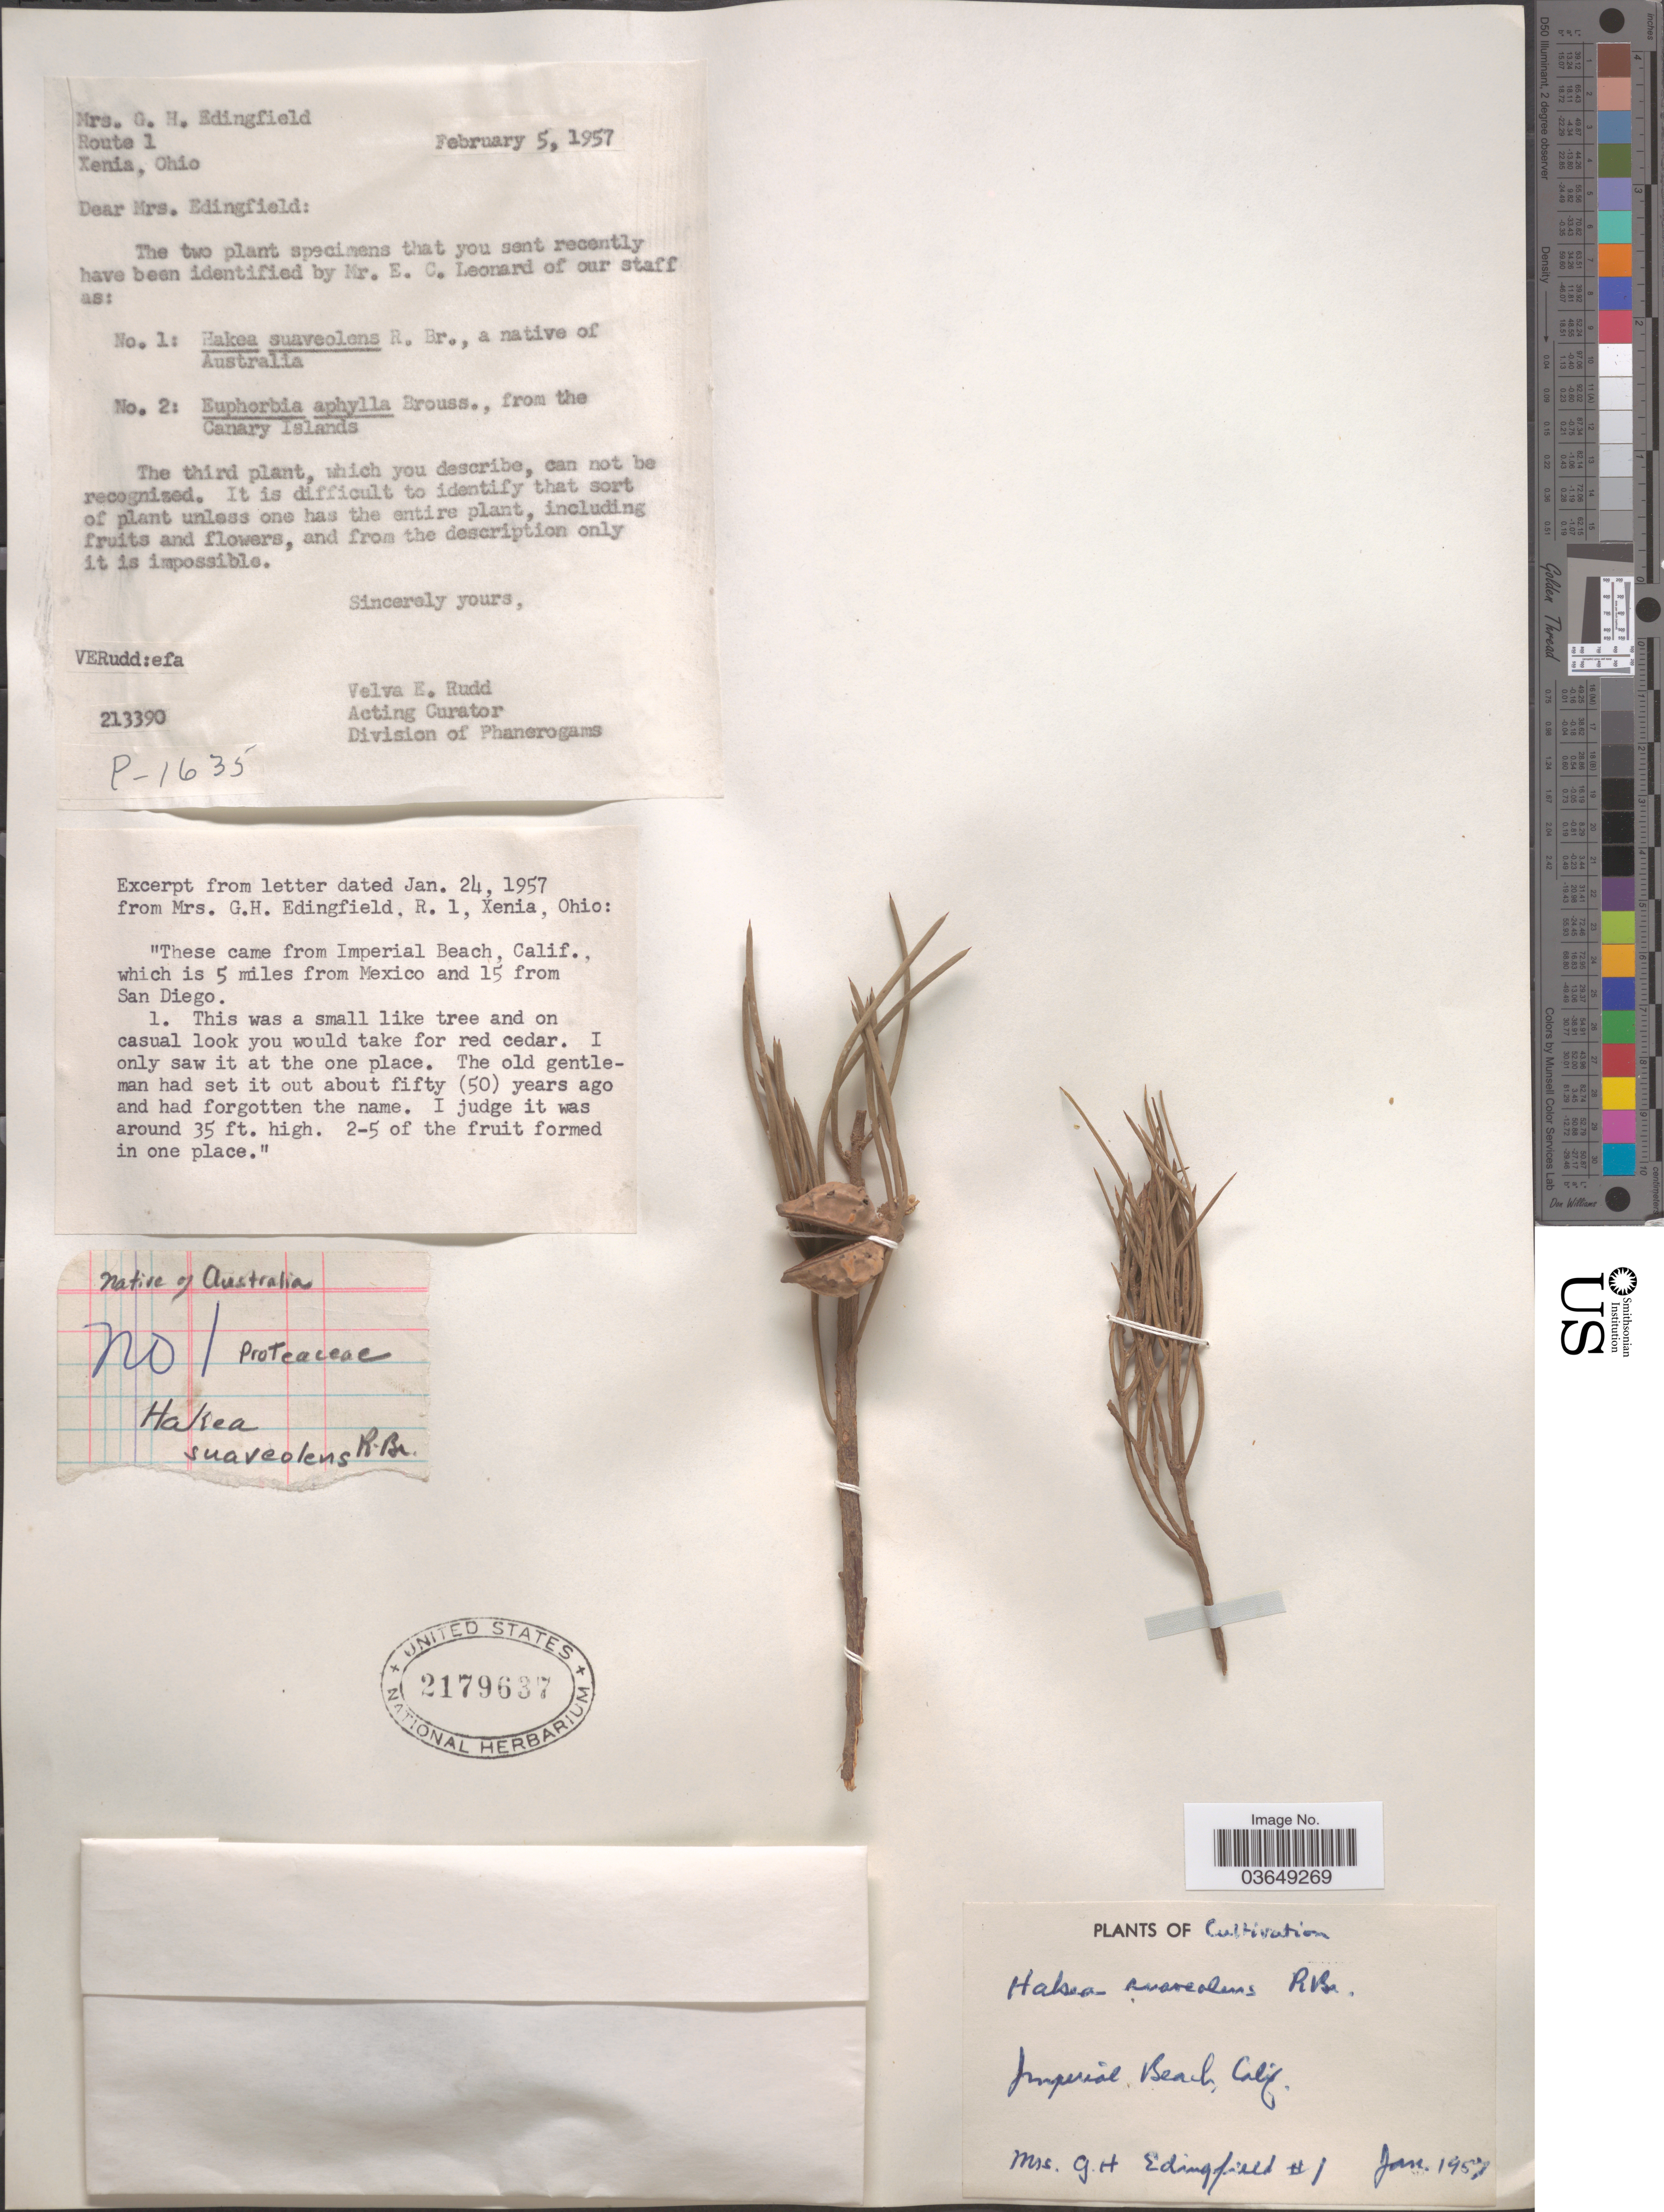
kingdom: Plantae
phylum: Tracheophyta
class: Magnoliopsida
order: Proteales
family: Proteaceae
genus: Hakea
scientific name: Hakea suaveolens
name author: R. Br.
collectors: G. Edingfield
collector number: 1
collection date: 1957-01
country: United States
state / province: California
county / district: Imperial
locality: Imperial Beach.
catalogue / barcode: US 2179637